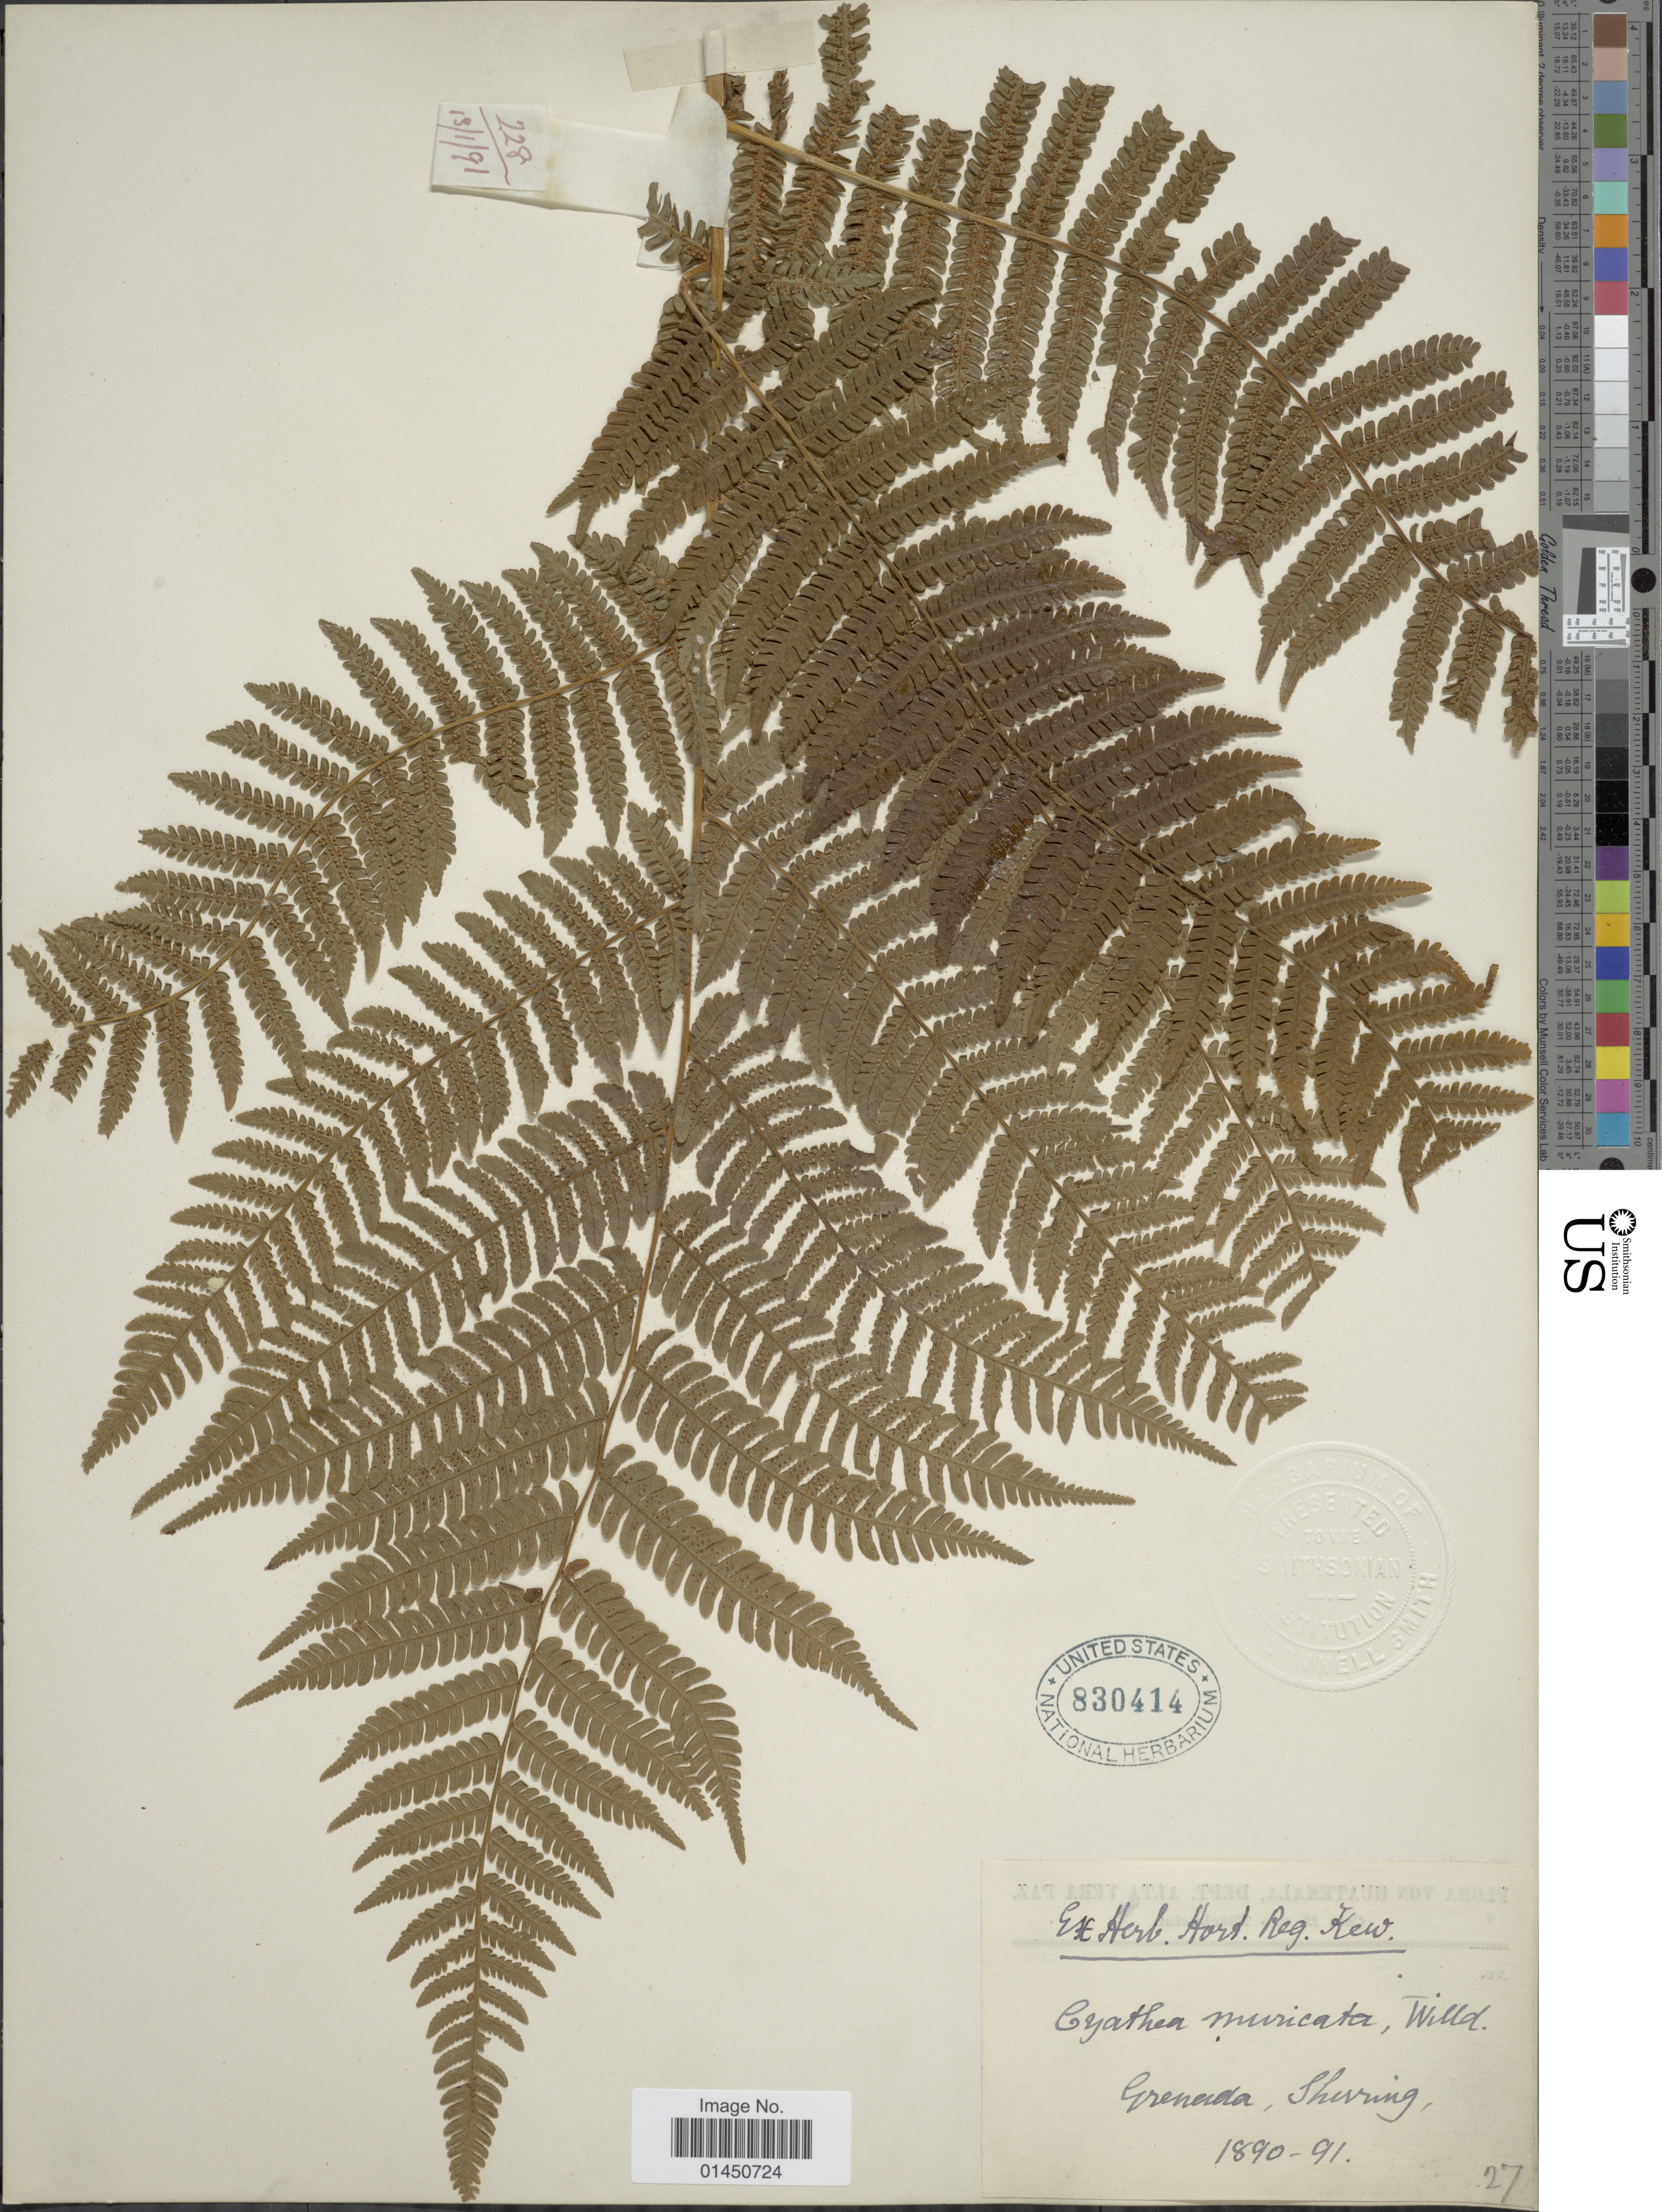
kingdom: Plantae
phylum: Tracheophyta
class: Polypodiopsida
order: Cyatheales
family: Cyatheaceae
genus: Cyathea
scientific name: Cyathea tenera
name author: (J. Sm. ex Hook.) T. Moore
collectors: Sherring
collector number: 27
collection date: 1890/1891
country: Grenada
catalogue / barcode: US 830414